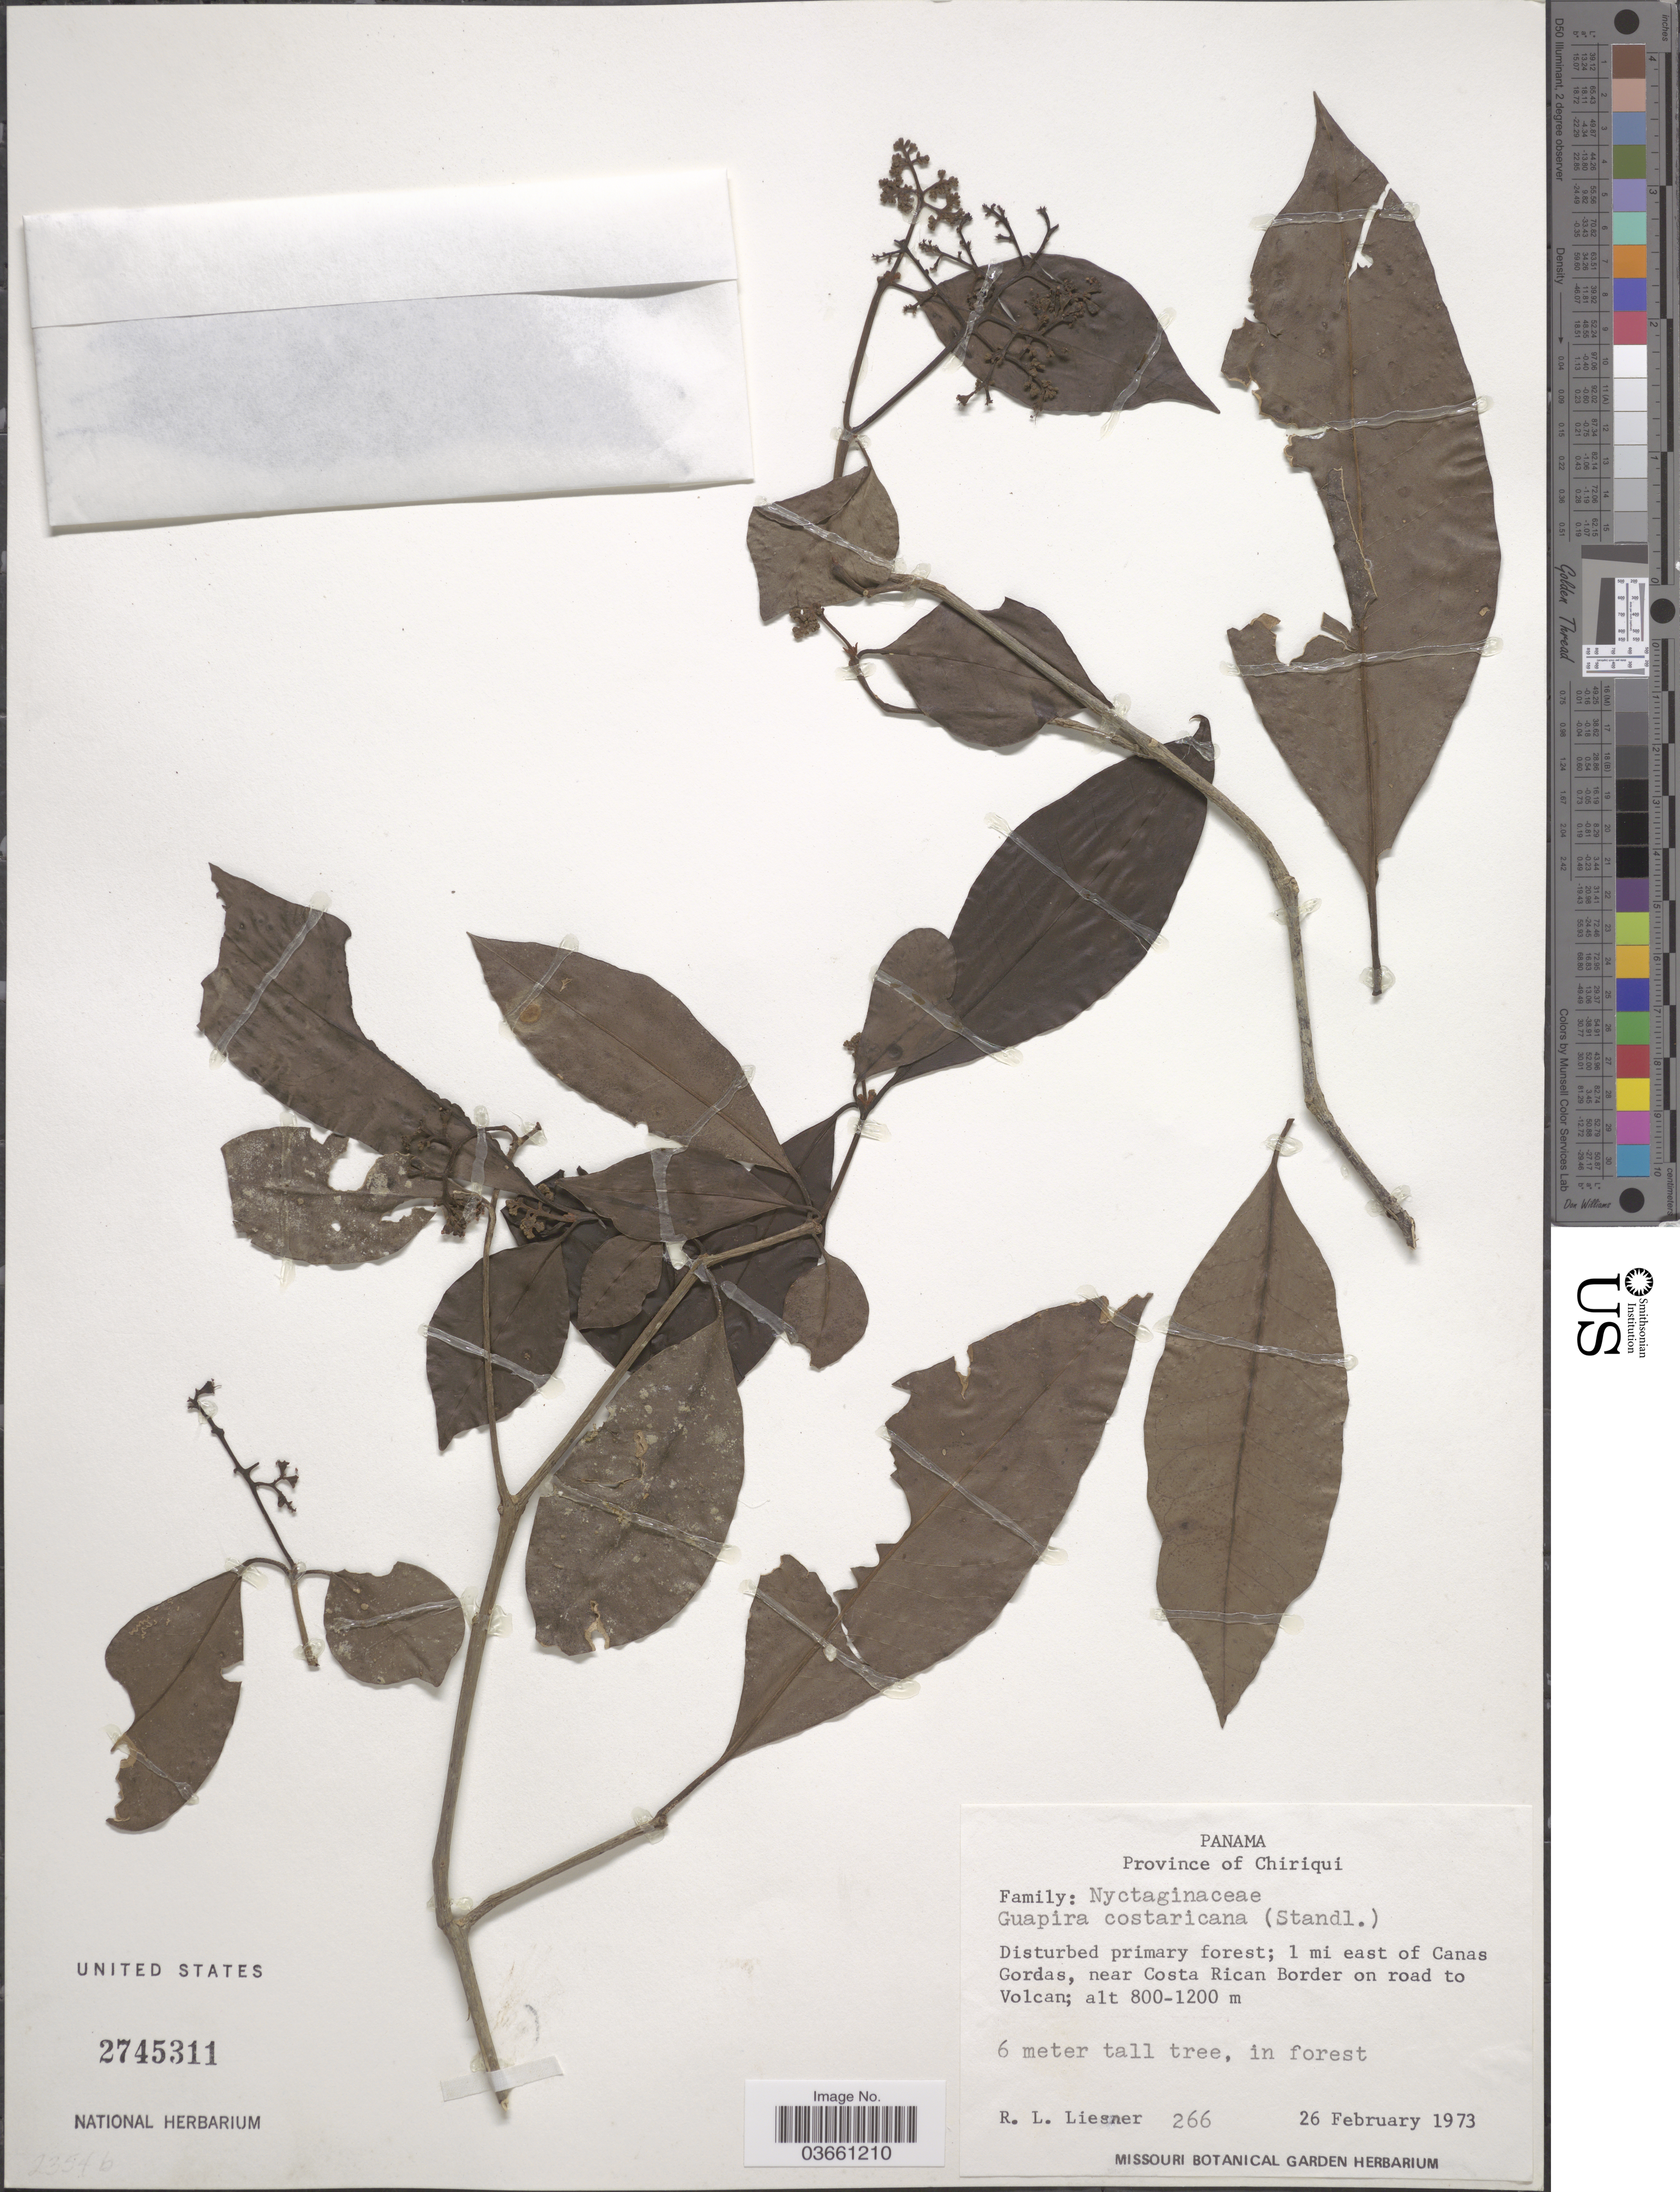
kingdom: Plantae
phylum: Tracheophyta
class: Magnoliopsida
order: Caryophyllales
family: Nyctaginaceae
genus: Guapira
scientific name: Guapira costaricana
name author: (Standl.) Woodson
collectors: R. L. Liesner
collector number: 266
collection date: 1973-02-26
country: Panama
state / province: Chiriqui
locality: Disturbed primary forest; 1 mi east of Canas Gordas, near Costa Rican Border on road to Volcan.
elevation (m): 800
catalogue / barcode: US 2745311